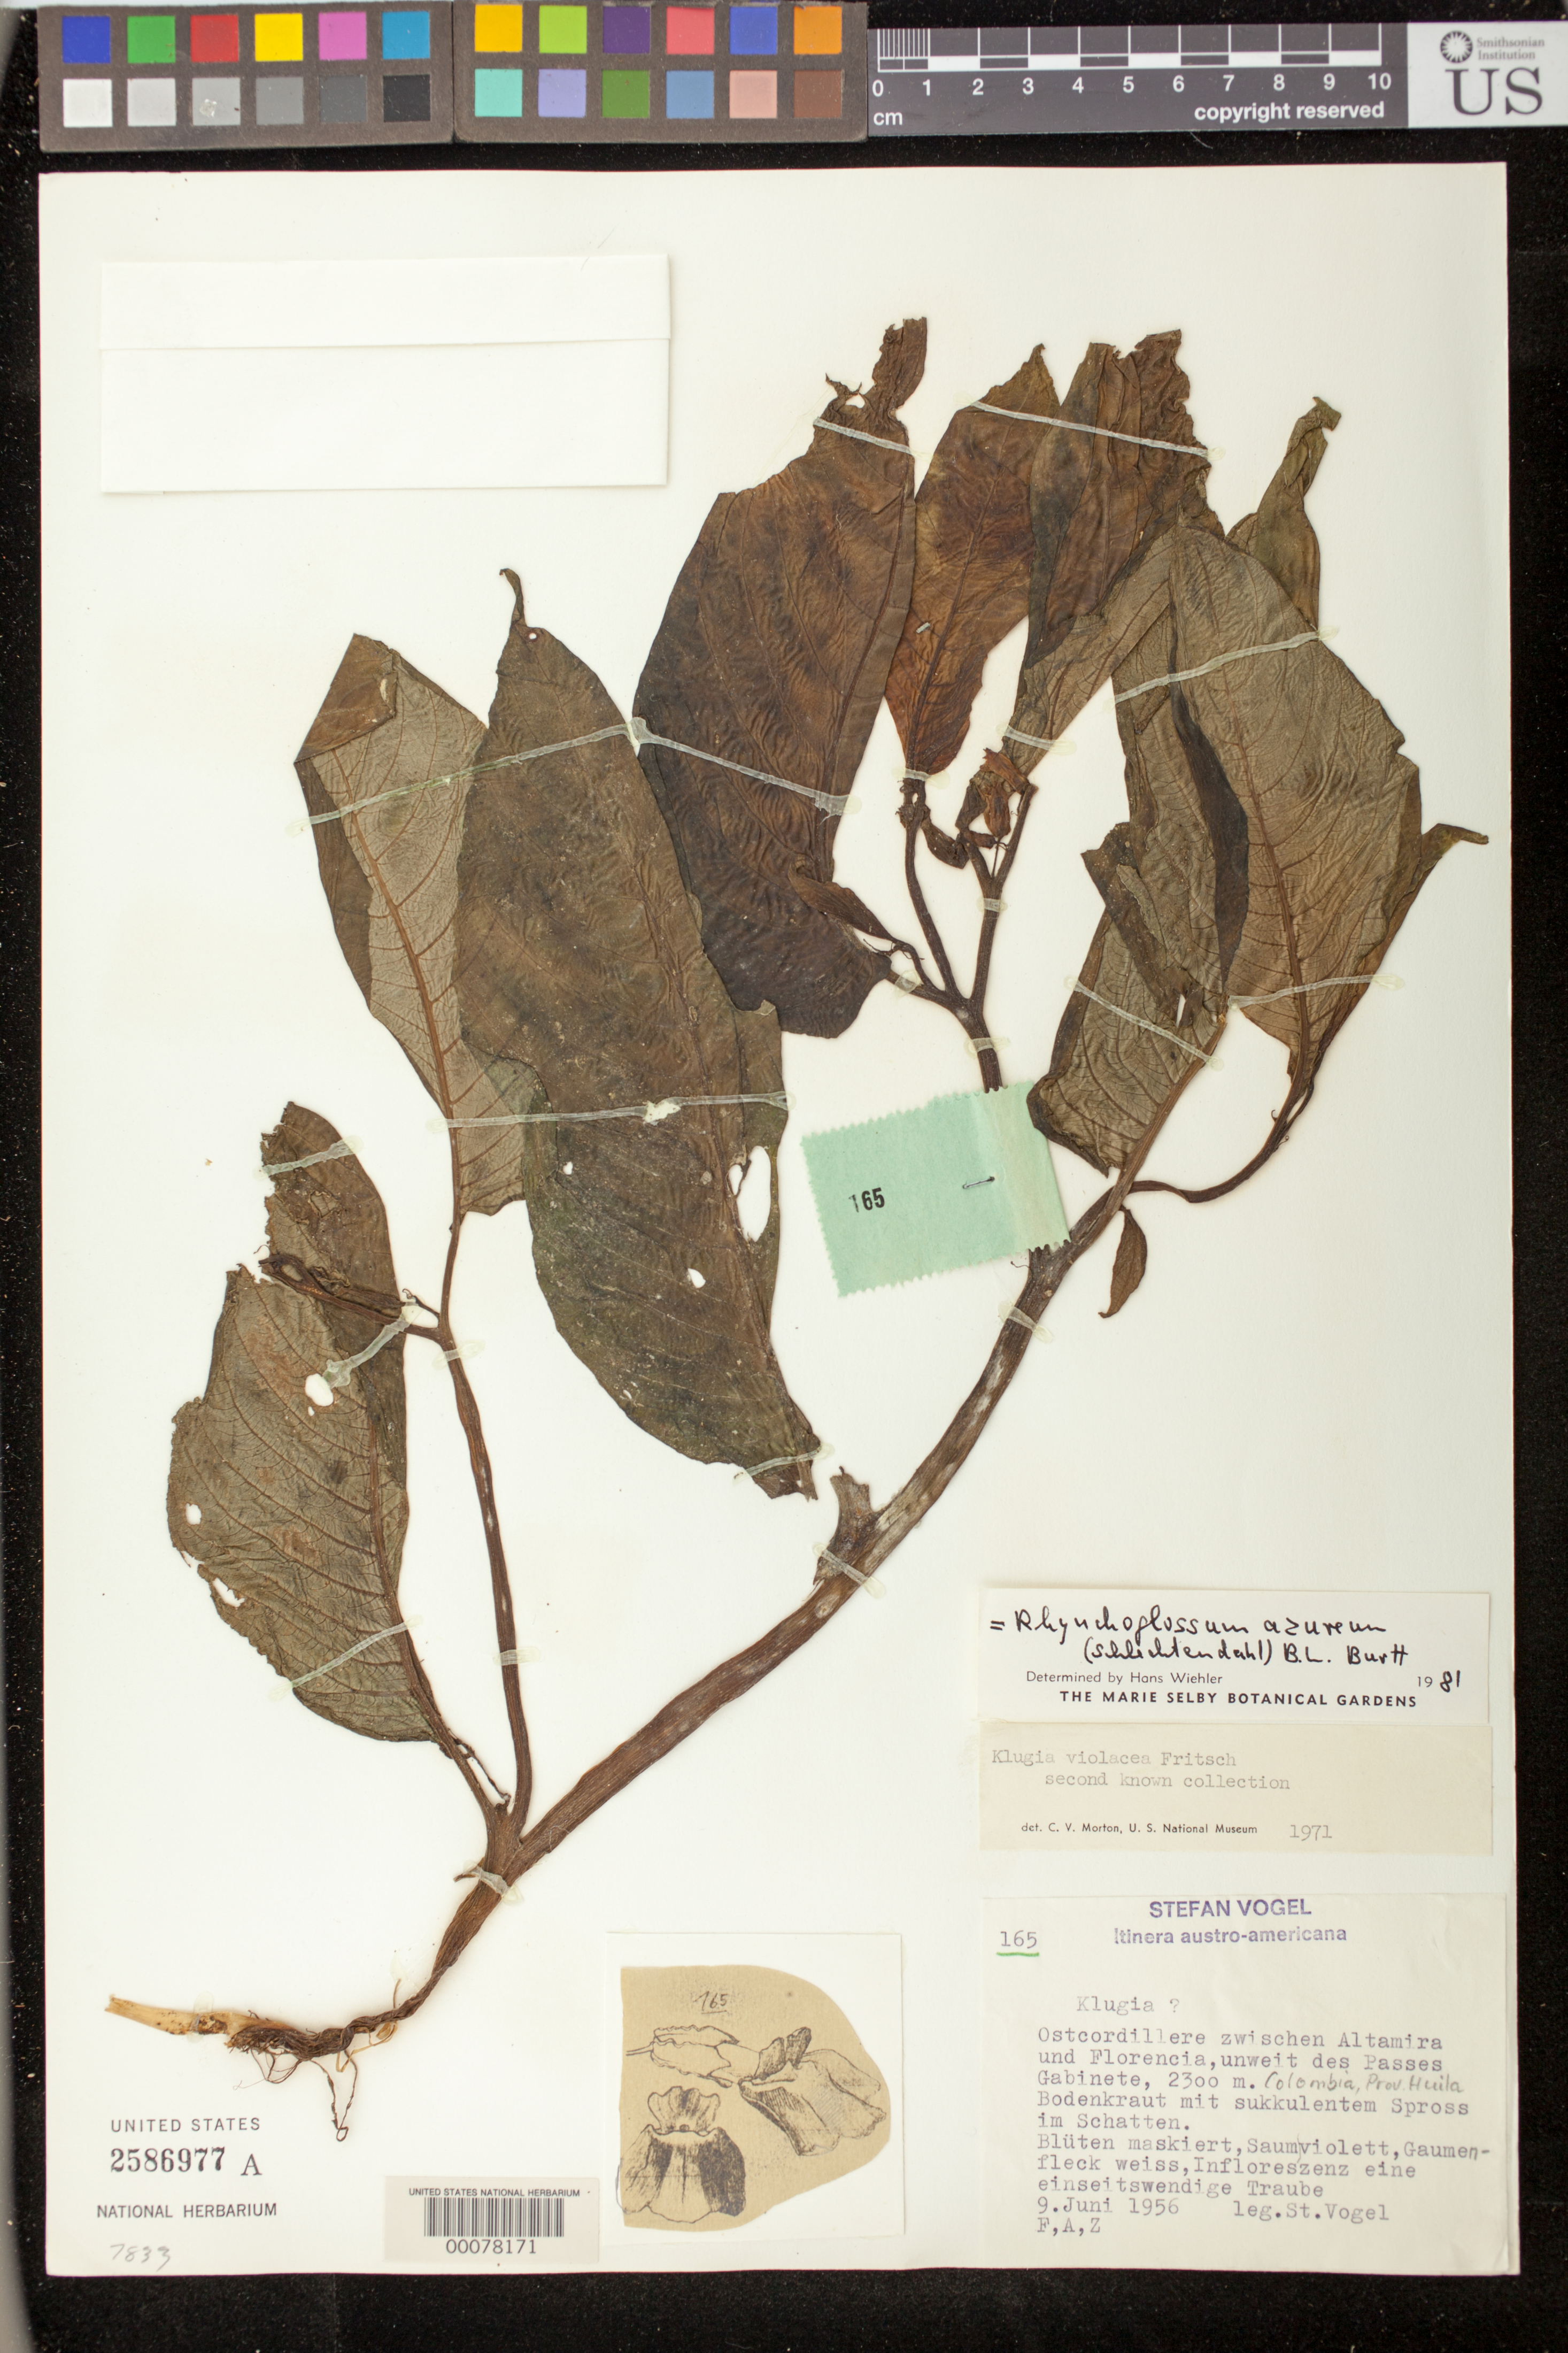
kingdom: Plantae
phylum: Tracheophyta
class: Magnoliopsida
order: Lamiales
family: Gesneriaceae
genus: Rhynchoglossum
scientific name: Rhynchoglossum azureum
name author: (Schltdl.) B.L. Burtt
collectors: S. Vogel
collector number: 165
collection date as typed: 09 Jun 1956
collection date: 1956-06-09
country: Colombia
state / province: Huila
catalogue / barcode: US 2586977